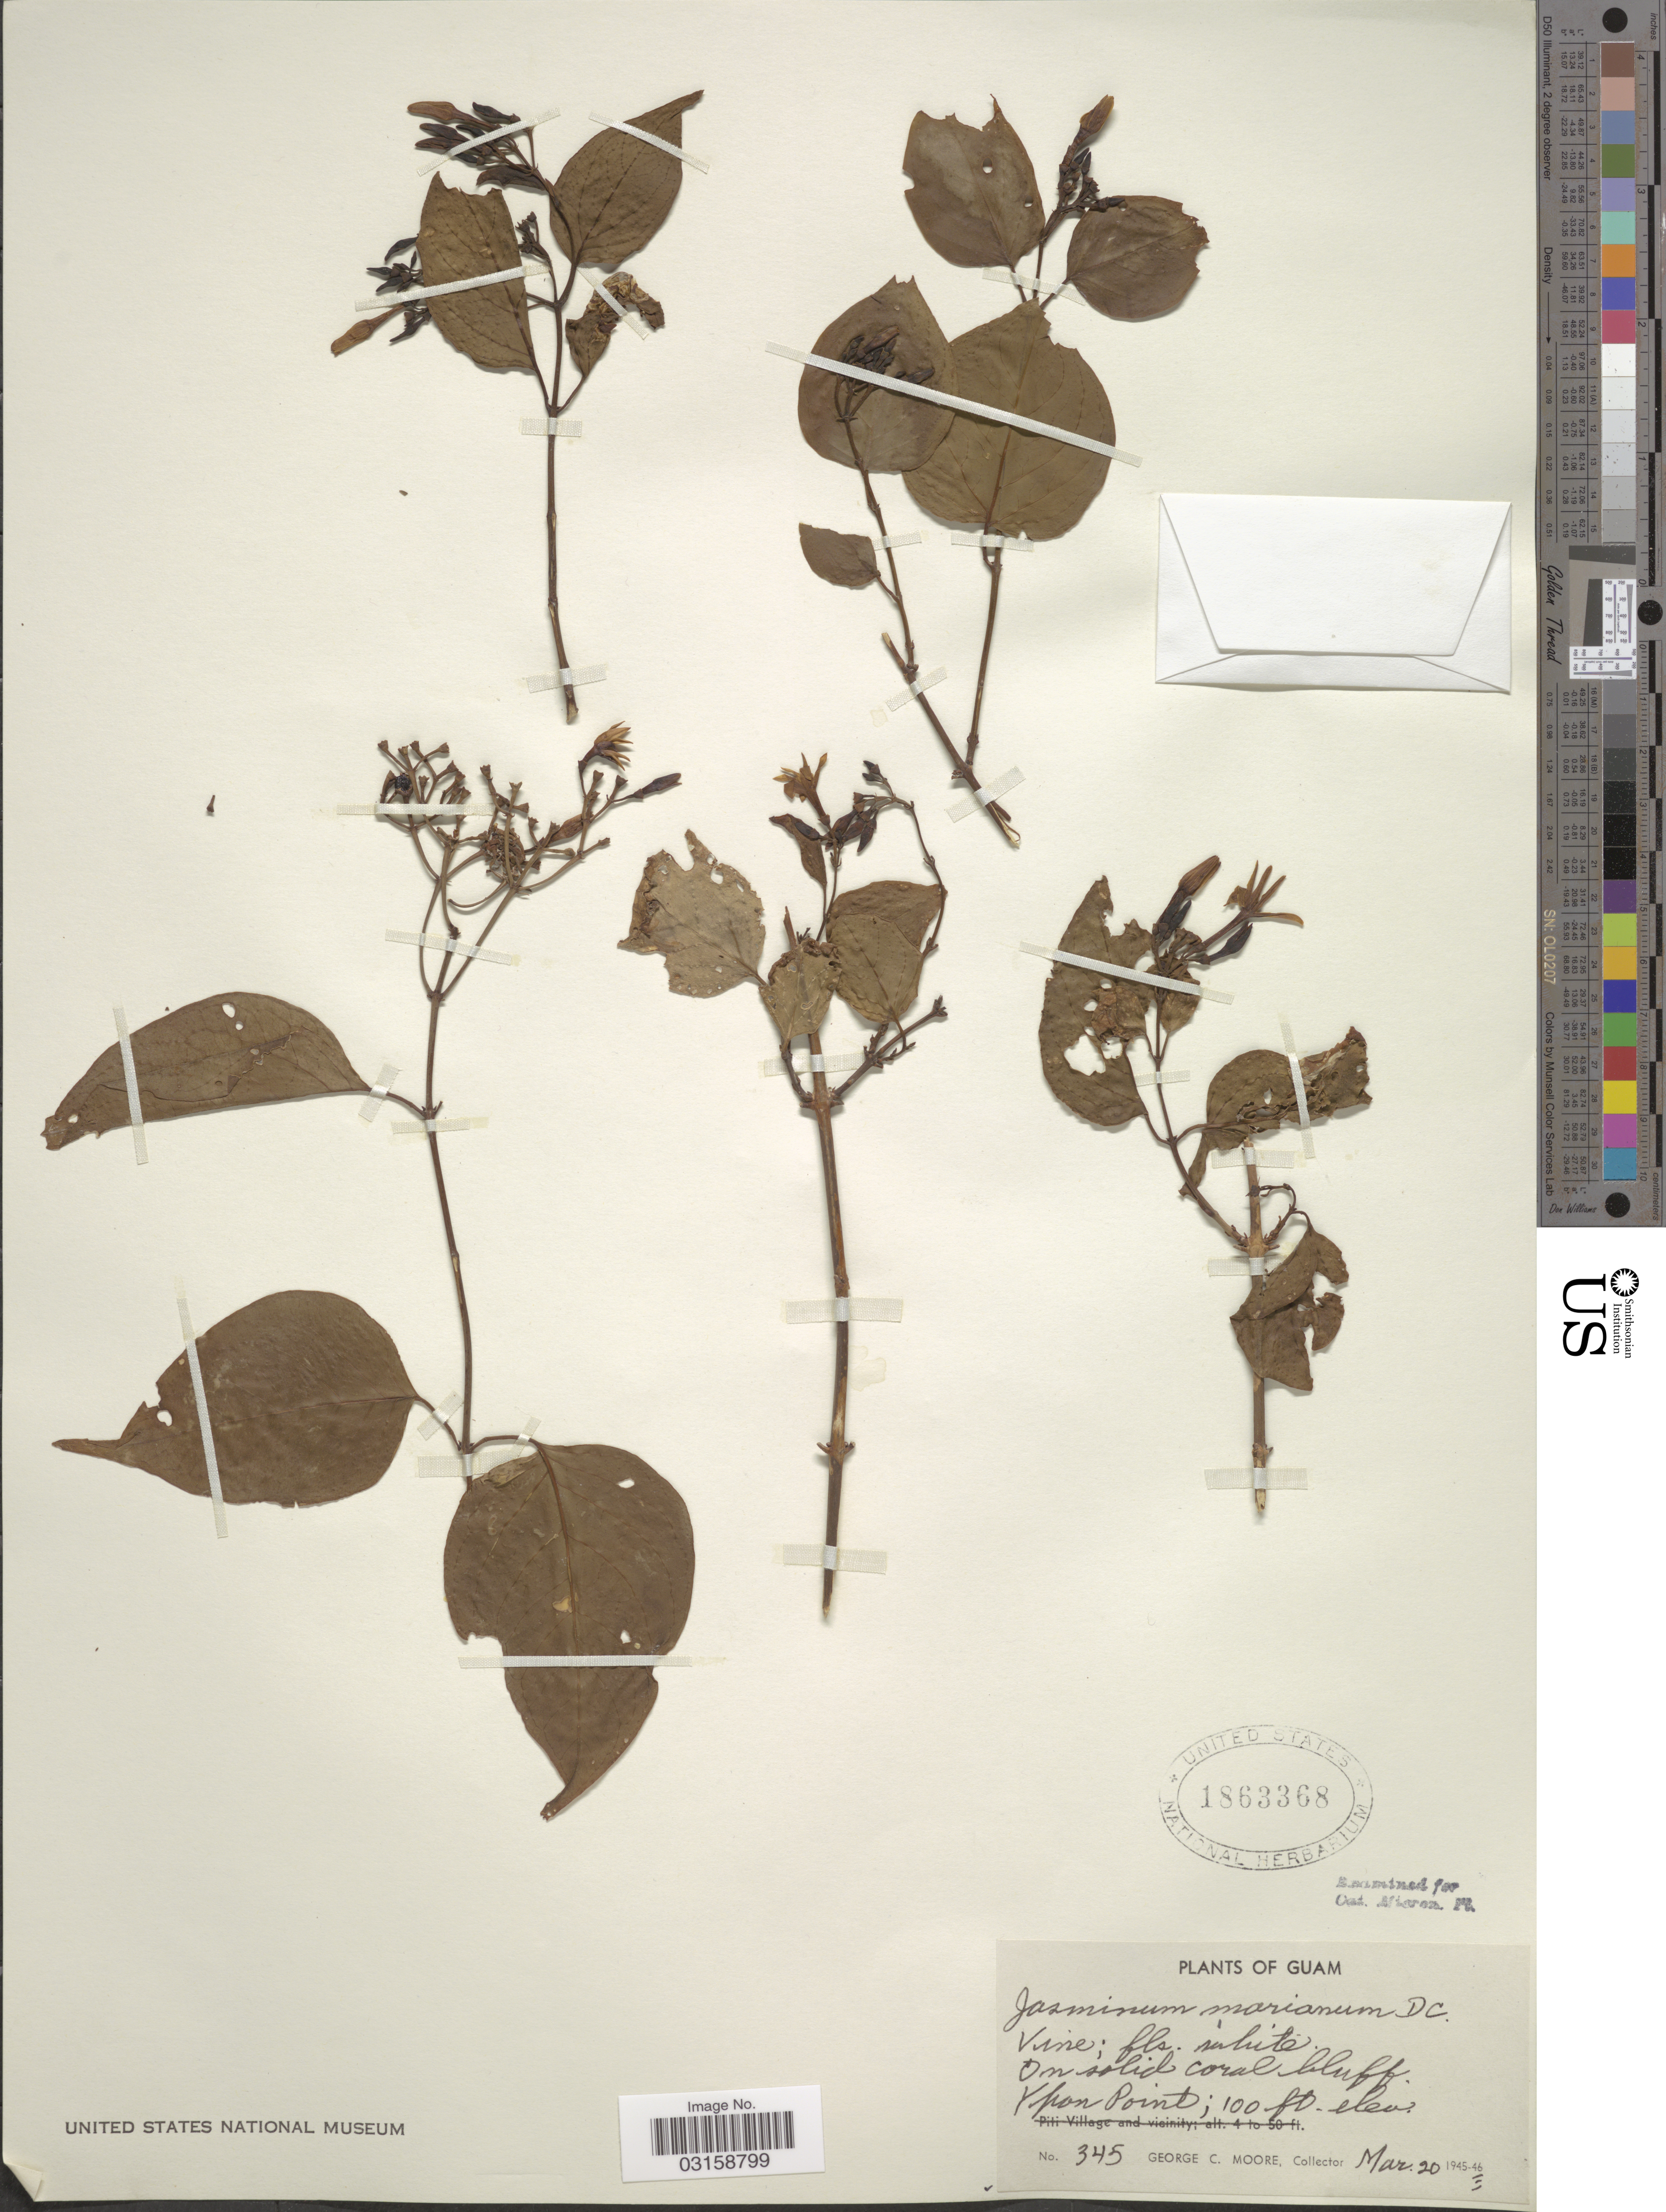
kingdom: Plantae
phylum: Tracheophyta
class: Magnoliopsida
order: Lamiales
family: Oleaceae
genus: Jasminum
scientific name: Jasminum marianum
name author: DC.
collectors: G. C. Moore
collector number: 345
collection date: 1946-03-20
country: Guam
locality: Ypon Point.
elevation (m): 30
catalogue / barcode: US 1863368